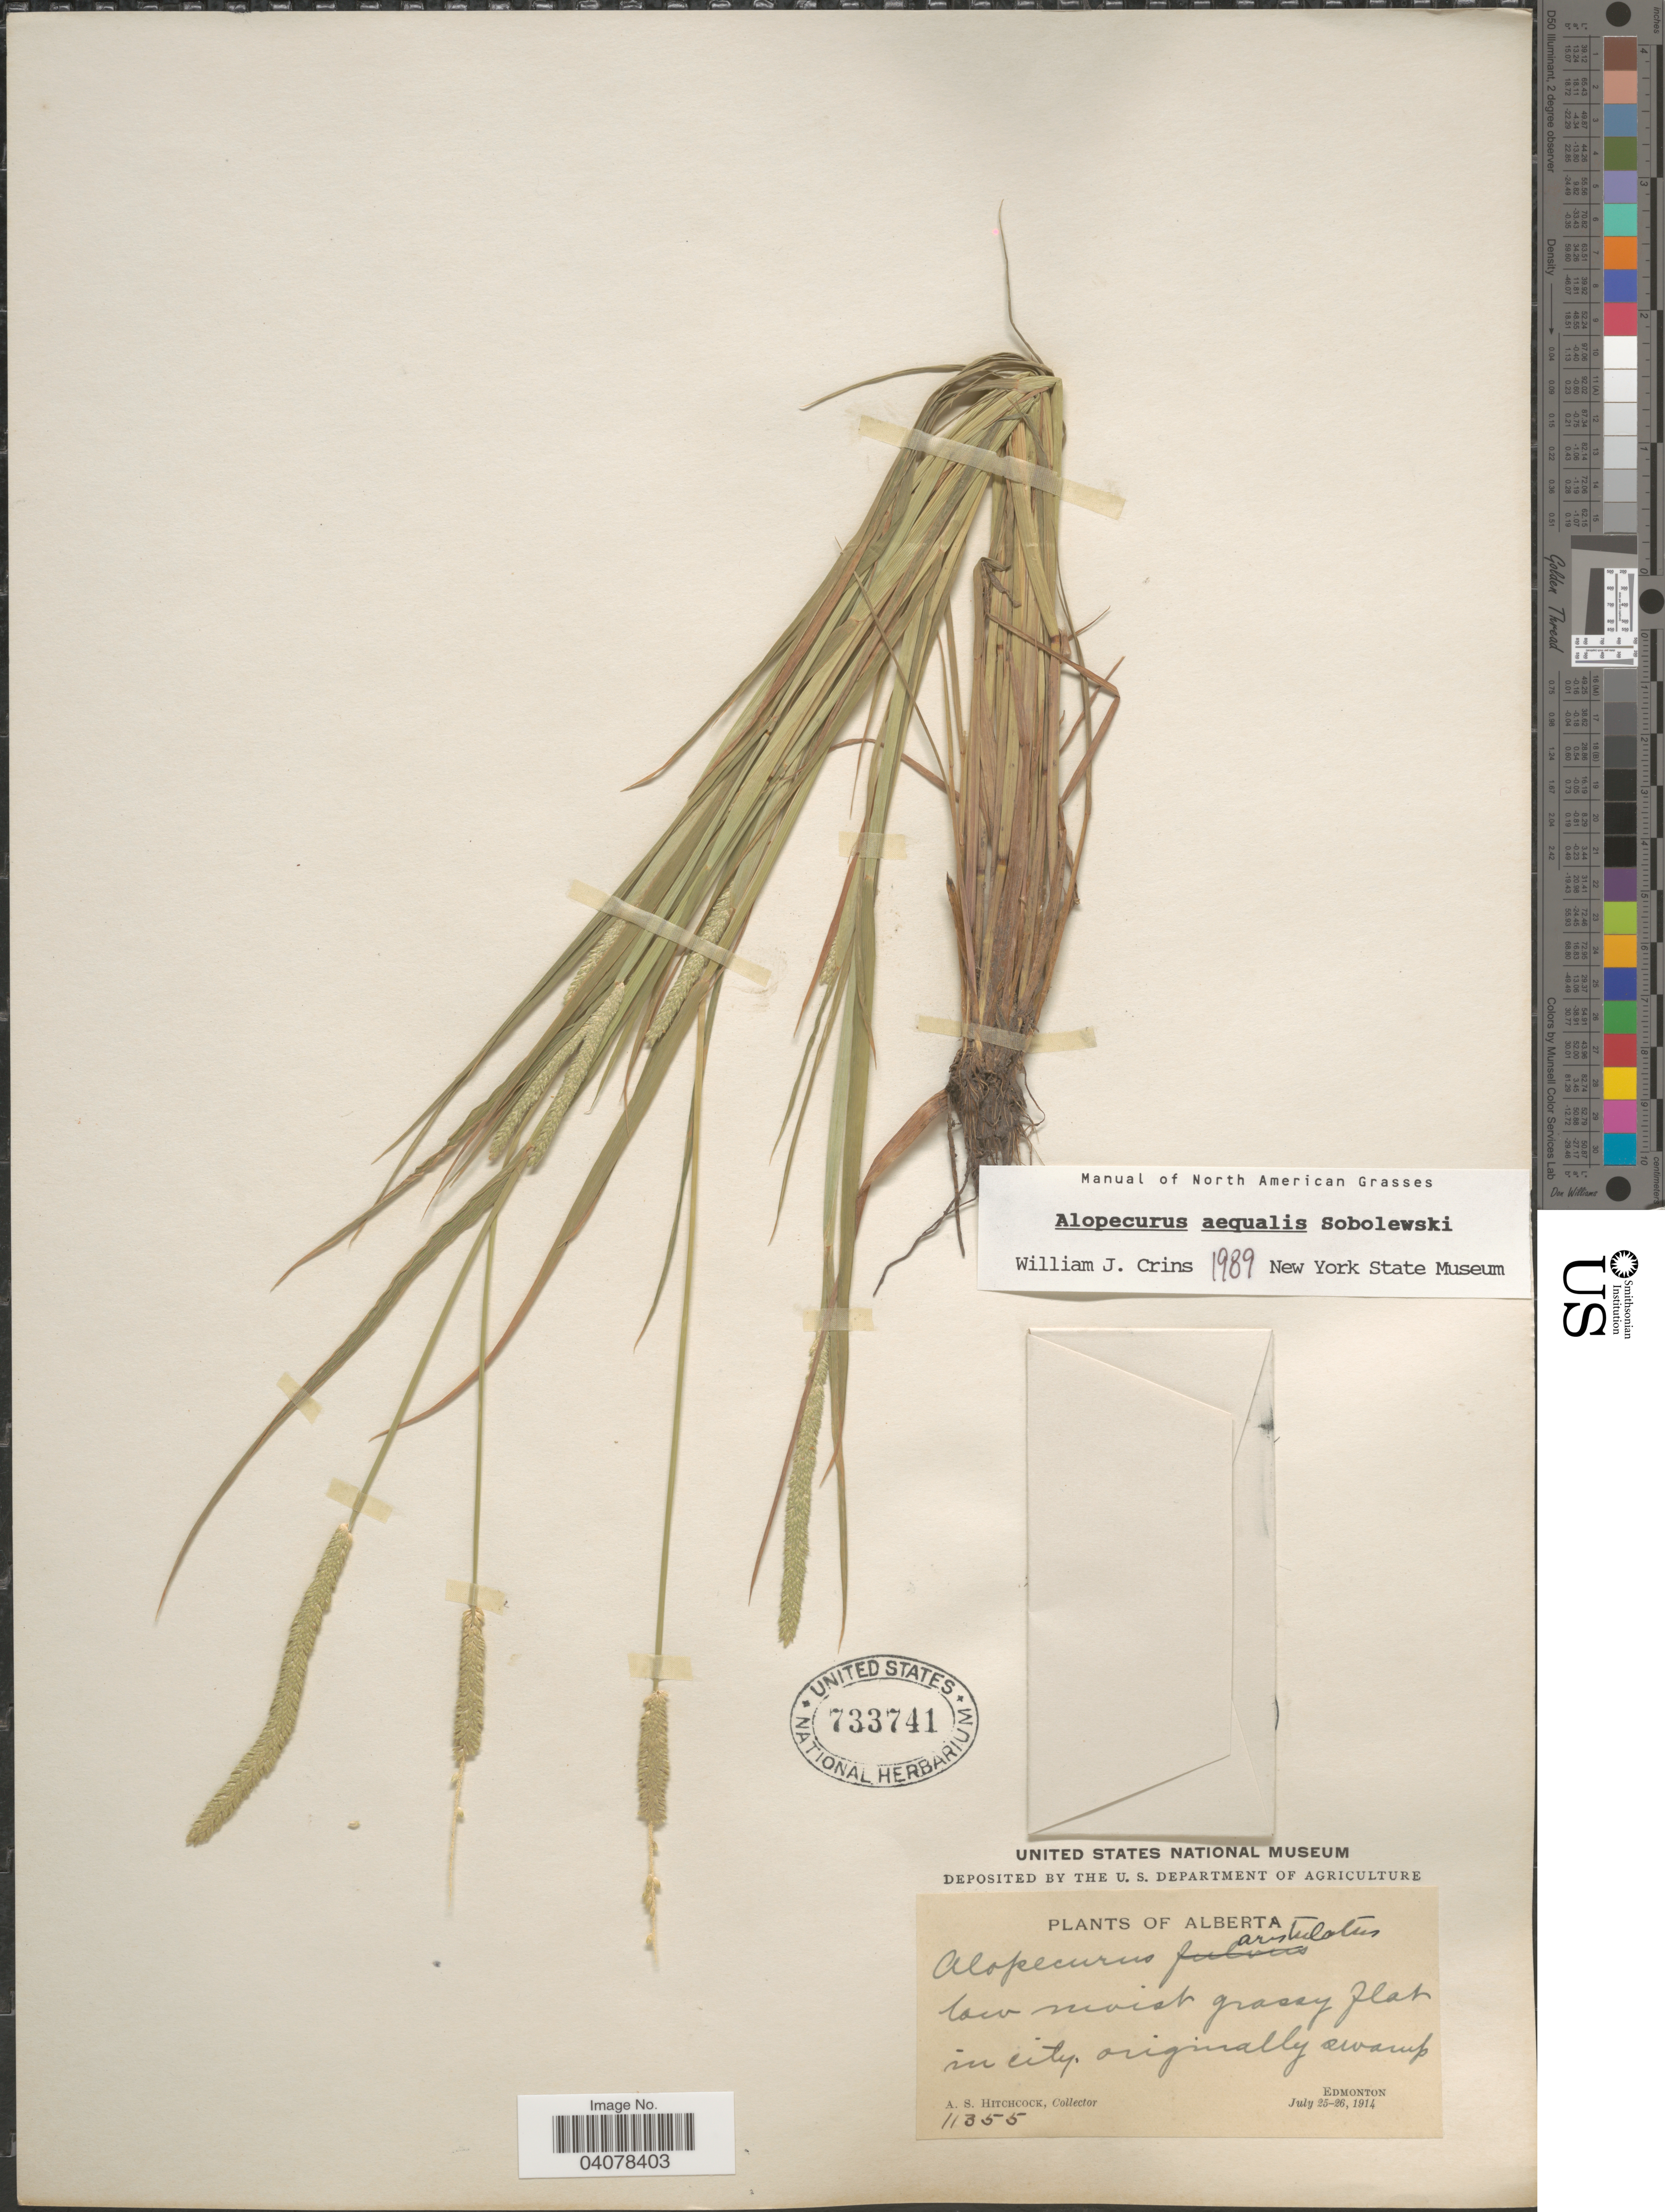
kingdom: Plantae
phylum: Tracheophyta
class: Liliopsida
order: Poales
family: Poaceae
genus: Alopecurus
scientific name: Alopecurus aequalis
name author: Sobol.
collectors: A. S. Hitchcock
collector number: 11355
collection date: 1914-07-25/1914-07-26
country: Canada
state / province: Alberta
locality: Edmonton.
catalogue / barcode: US 733741